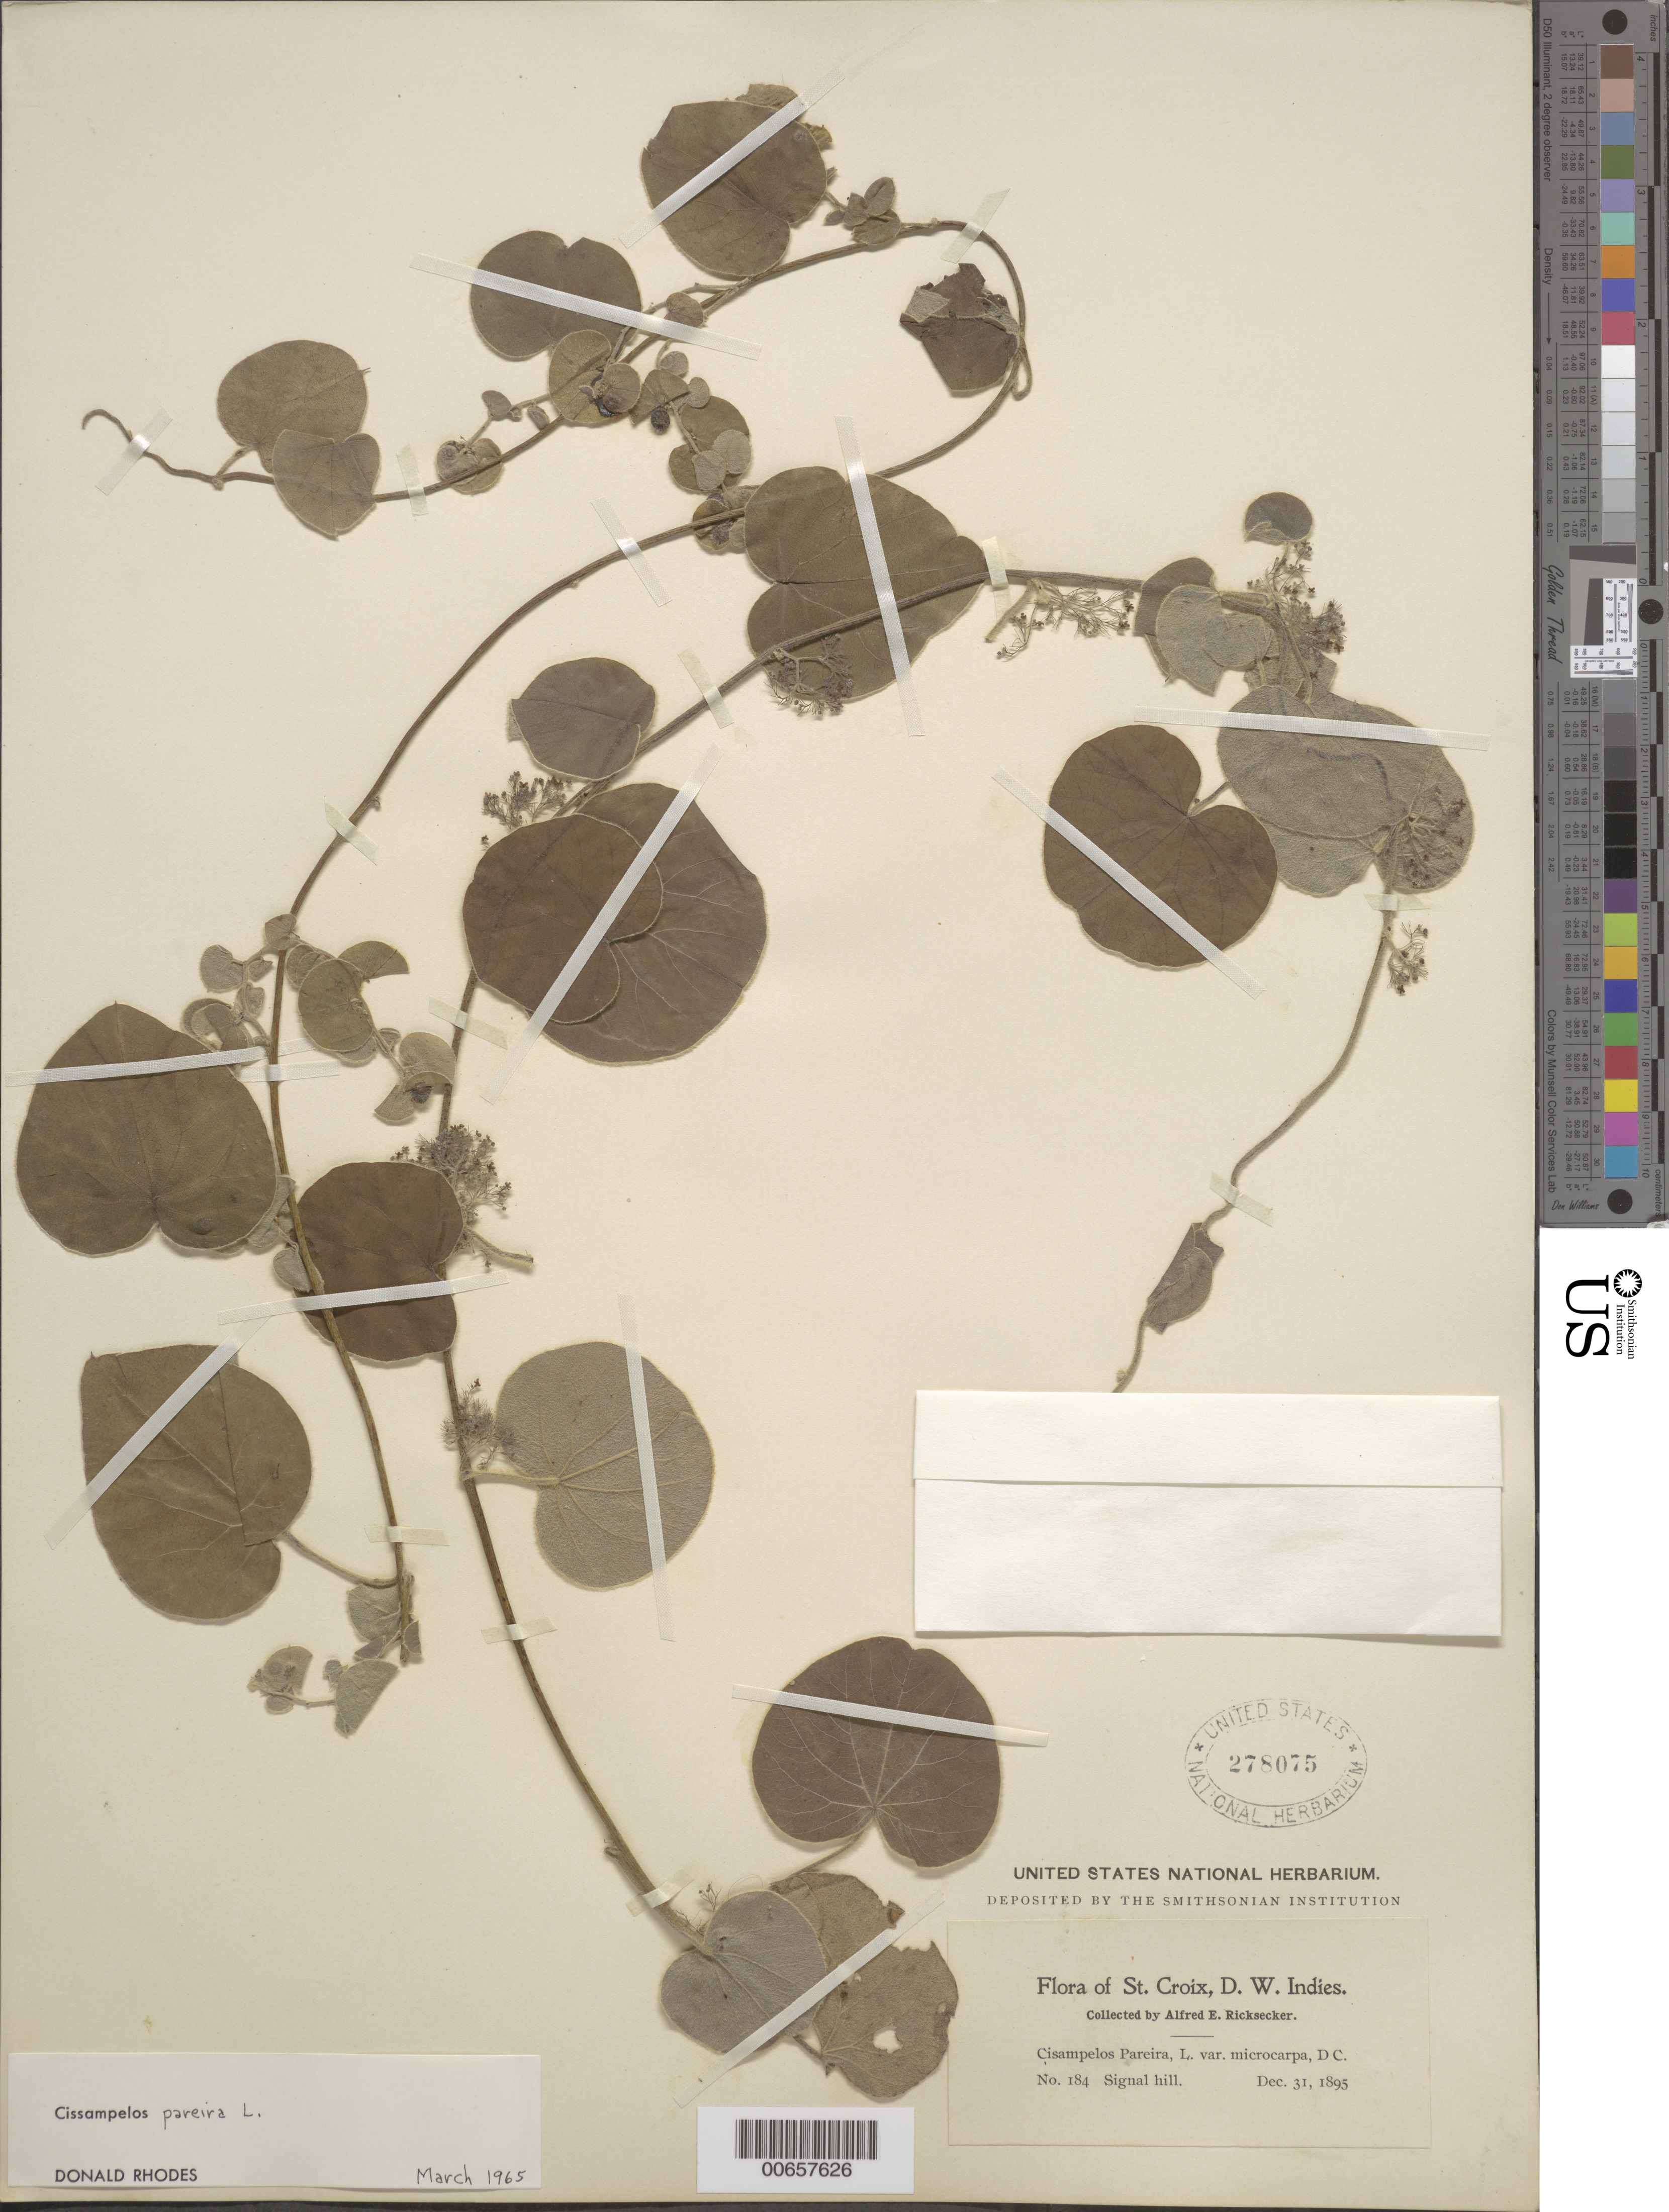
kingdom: Plantae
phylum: Tracheophyta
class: Magnoliopsida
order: Ranunculales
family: Menispermaceae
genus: Cissampelos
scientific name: Cissampelos pareira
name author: L.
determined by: Rhodes, D.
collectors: A. E. Ricksecker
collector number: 184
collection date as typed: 31 Dec 1895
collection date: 1895-12-31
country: U.S. Virgin Islands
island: St. Croix Island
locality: Signal Hill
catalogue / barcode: US 278075